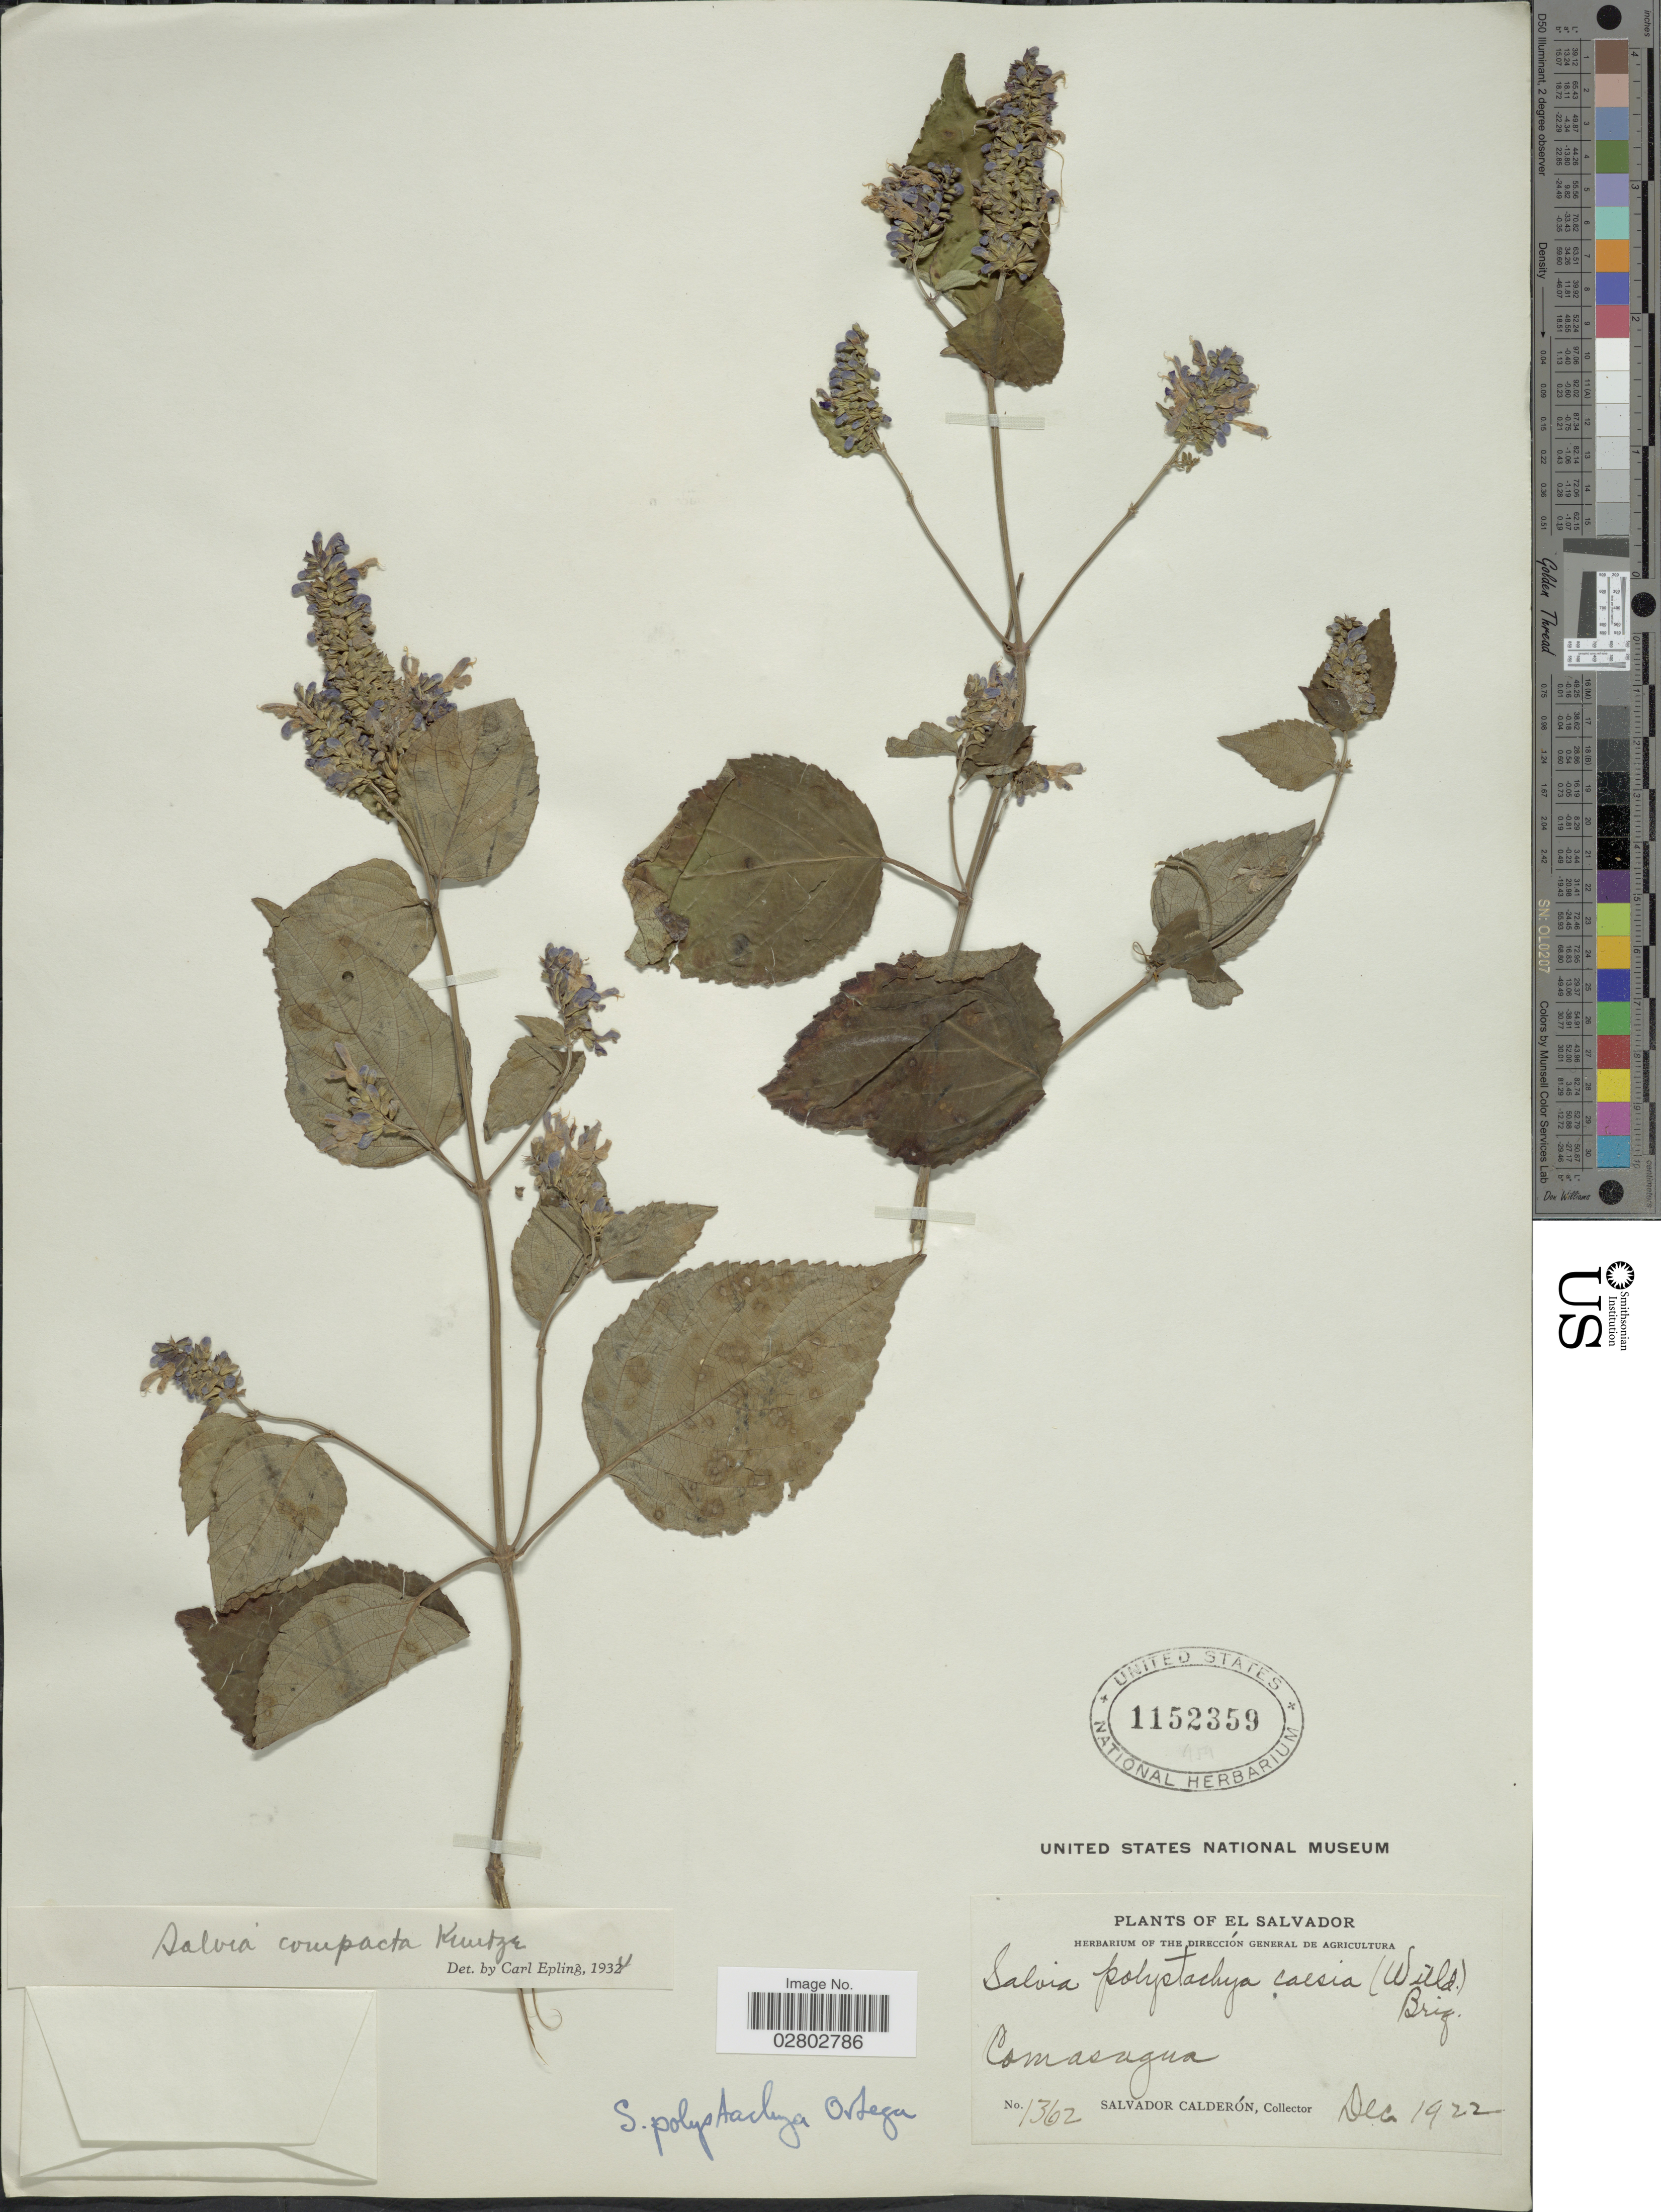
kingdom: Plantae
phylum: Tracheophyta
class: Magnoliopsida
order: Lamiales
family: Lamiaceae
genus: Salvia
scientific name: Salvia polystachya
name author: Cav.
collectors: S. Calderón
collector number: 1362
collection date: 1922-12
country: El Salvador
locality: Comasagua.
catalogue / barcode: US 1152359